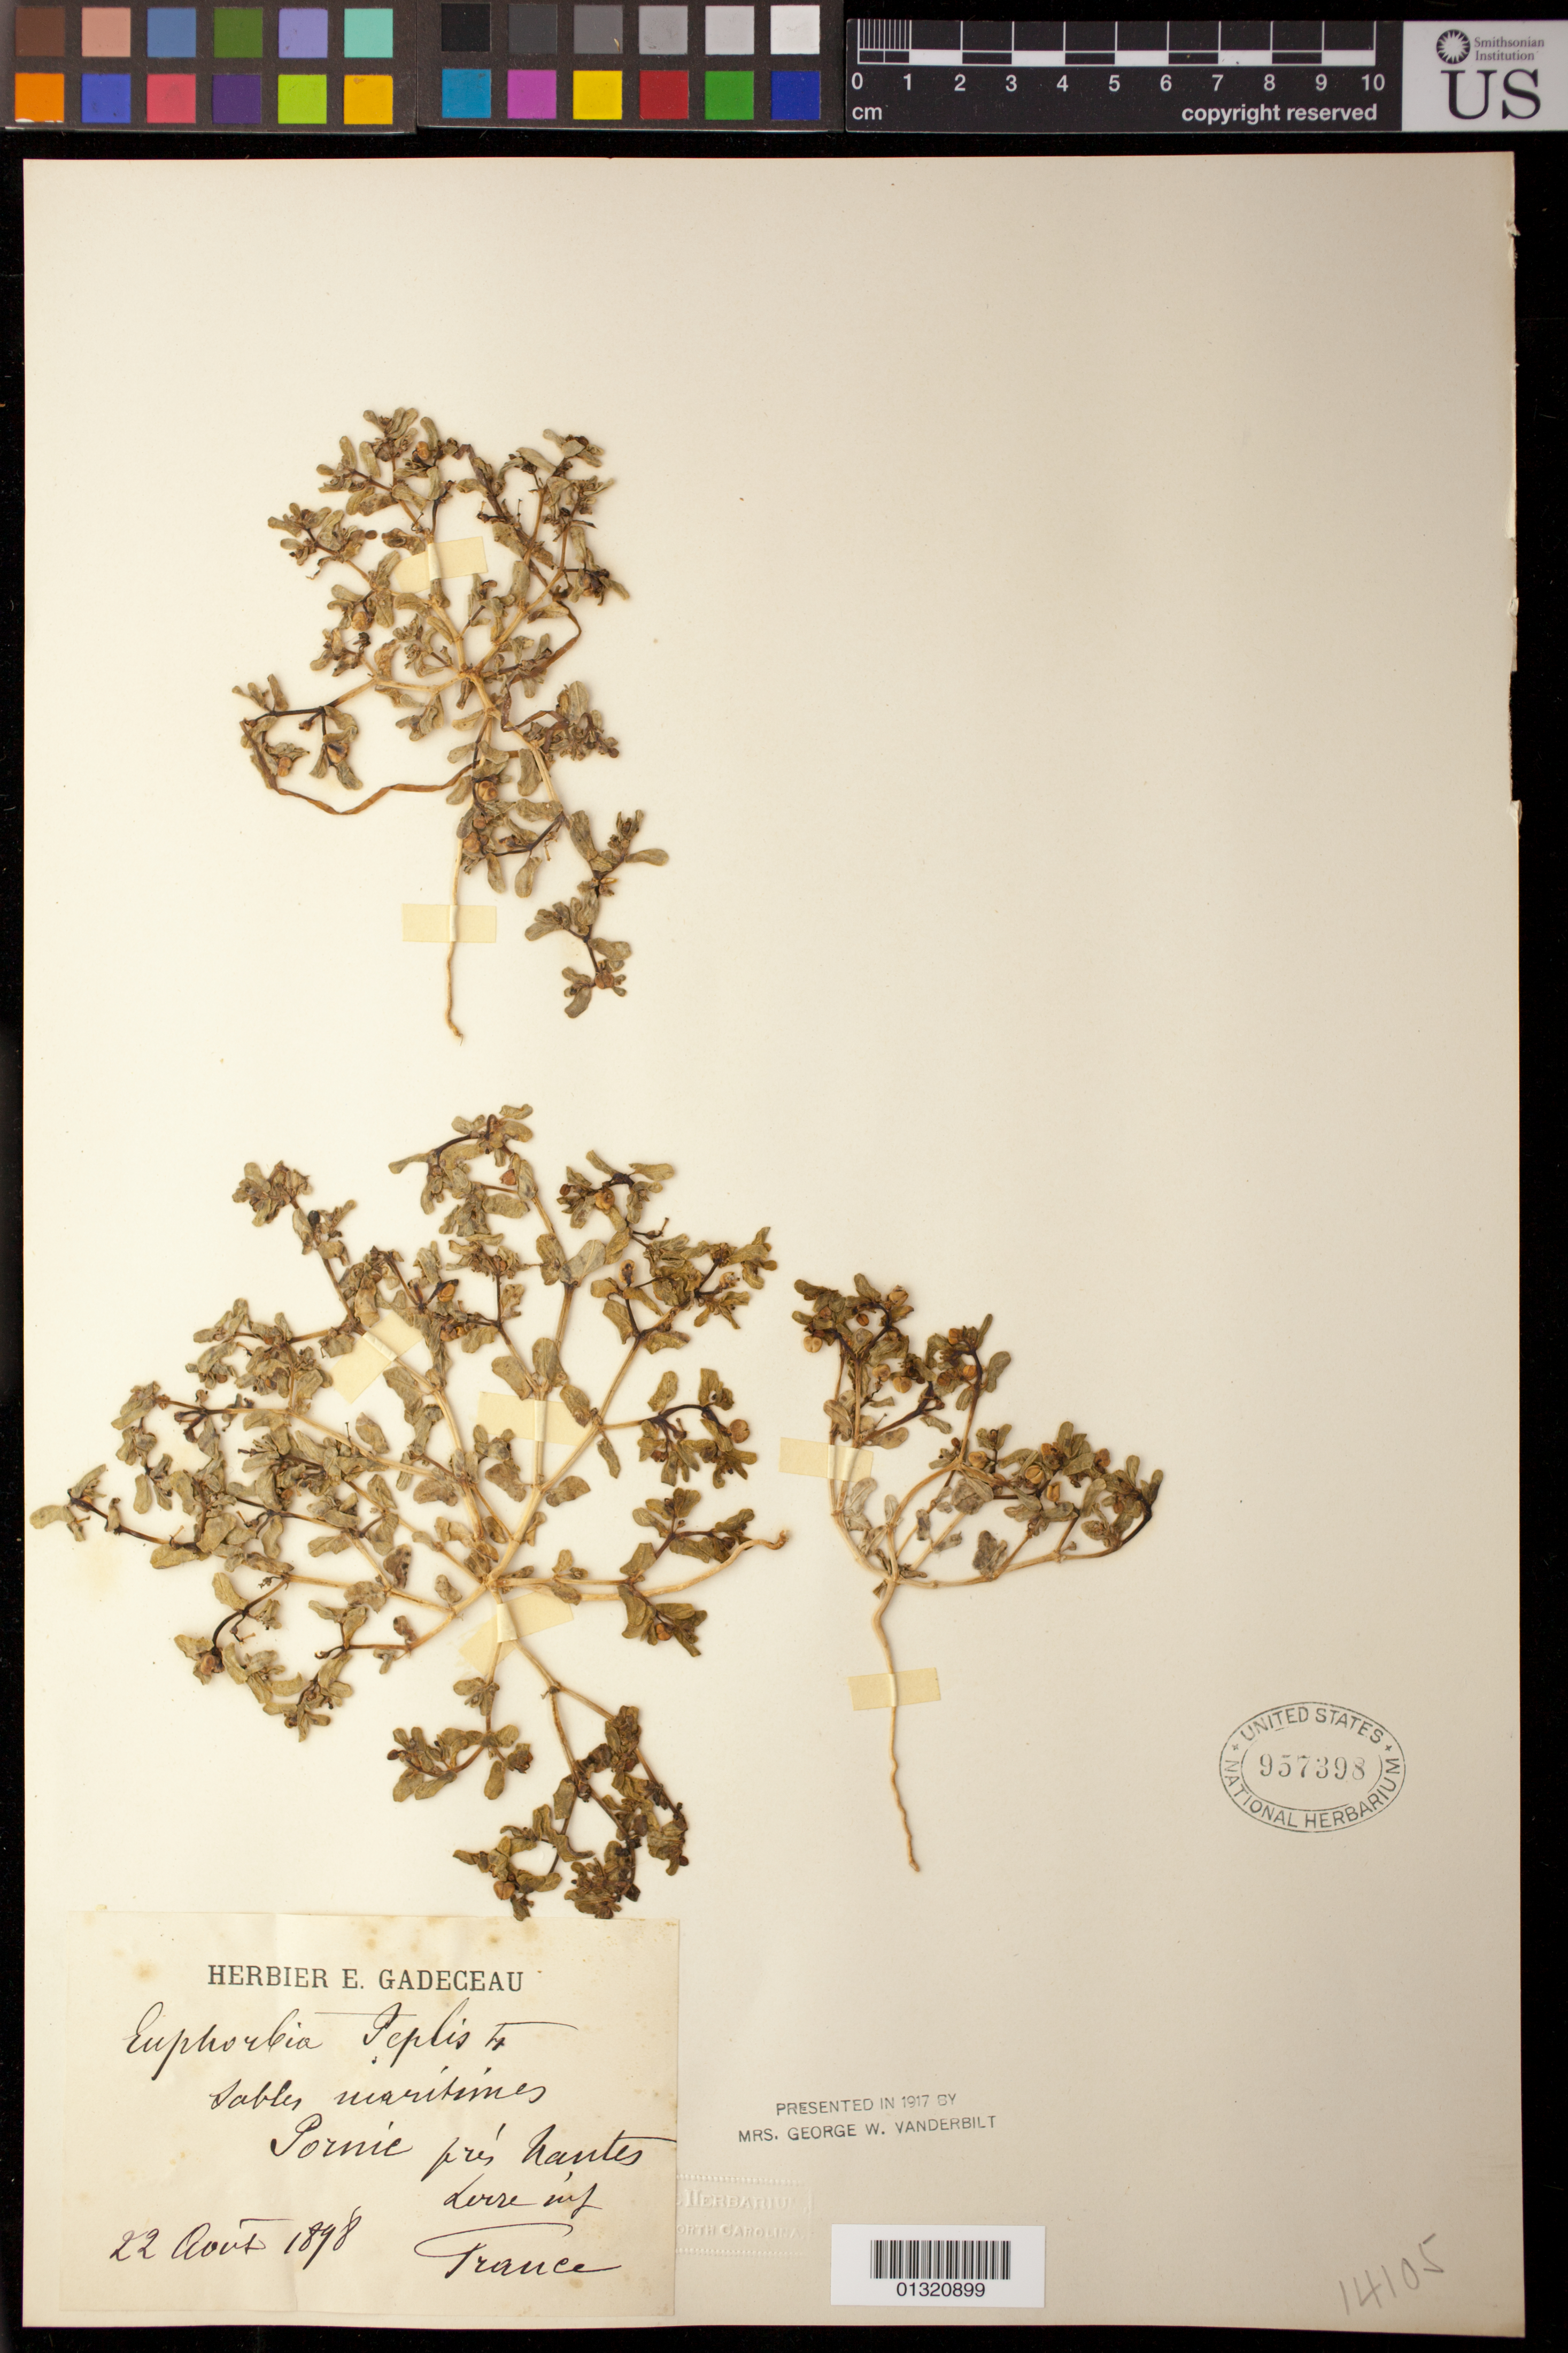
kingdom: Plantae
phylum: Tracheophyta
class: Magnoliopsida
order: Malpighiales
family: Euphorbiaceae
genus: Euphorbia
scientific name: Euphorbia peplus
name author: L.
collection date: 1898-08-22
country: France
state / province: Pays de la Loire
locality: Pornic prés hautes Loire inf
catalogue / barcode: US 957398